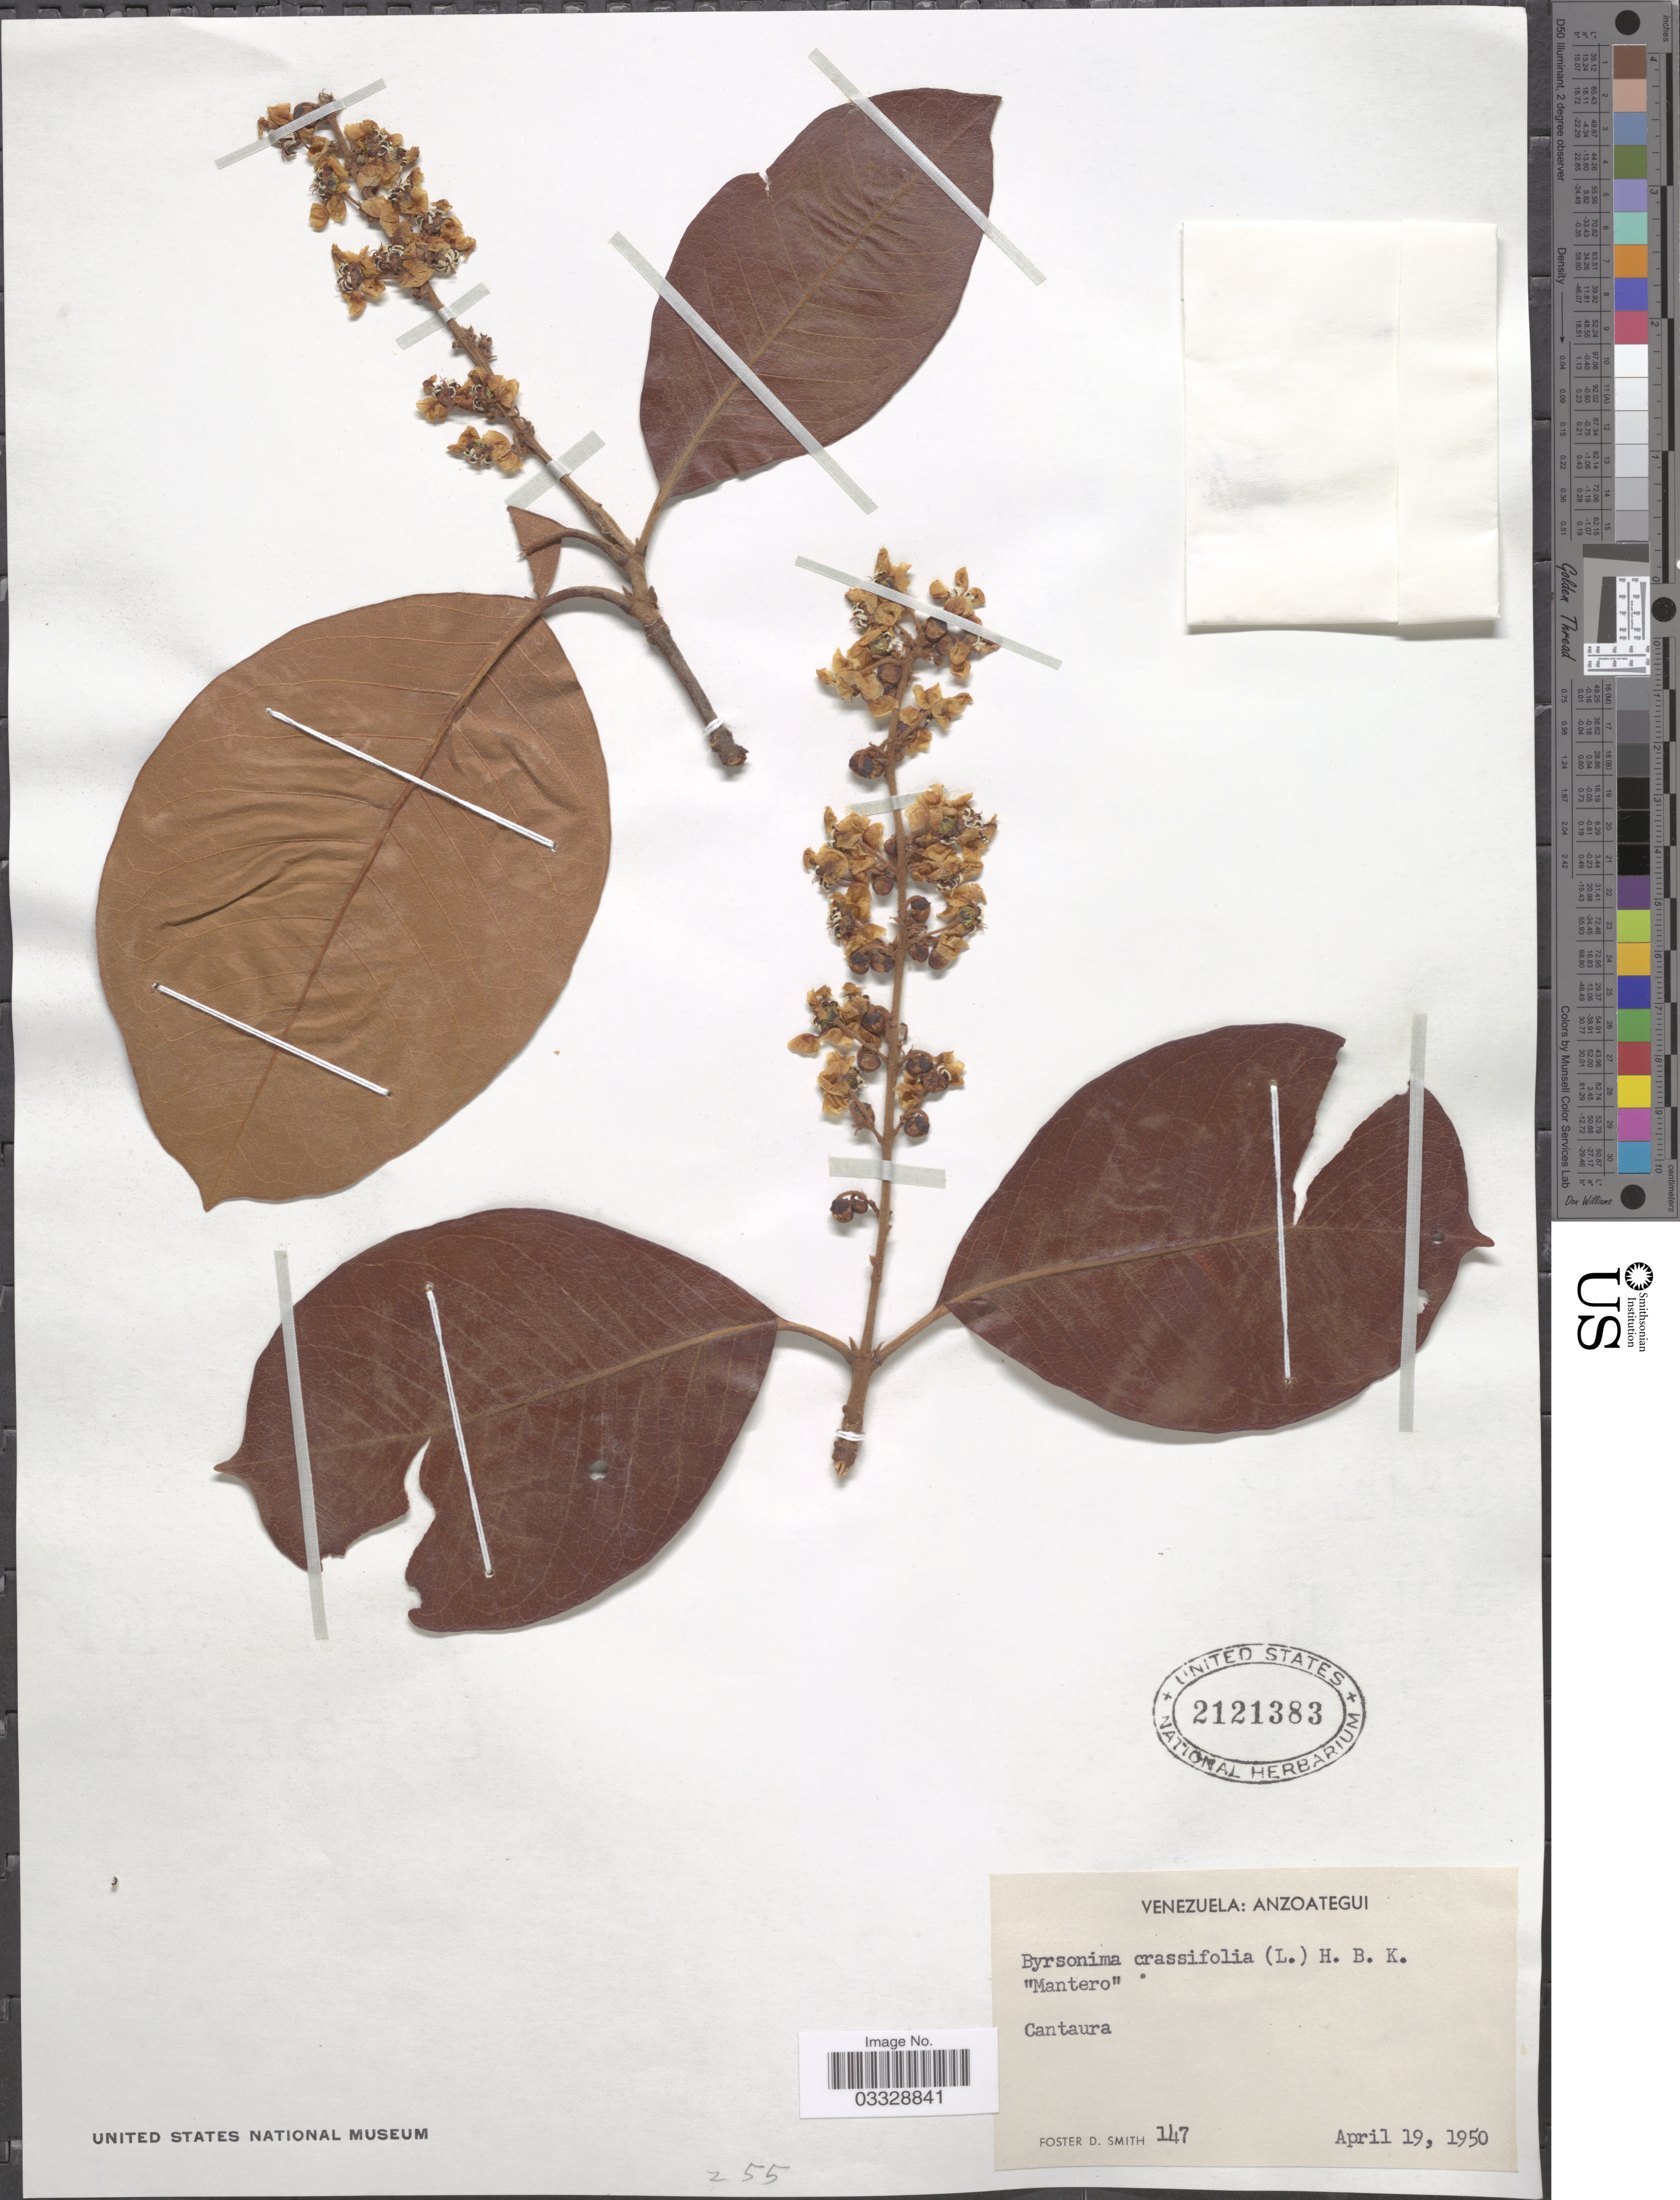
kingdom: Plantae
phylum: Tracheophyta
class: Magnoliopsida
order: Malpighiales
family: Malpighiaceae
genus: Byrsonima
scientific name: Byrsonima crassifolia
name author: (L.) Kunth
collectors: F. Smith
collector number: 147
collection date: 1950-04-19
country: Venezuela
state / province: Anzoategui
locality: Cantaura.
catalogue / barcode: US 2121383